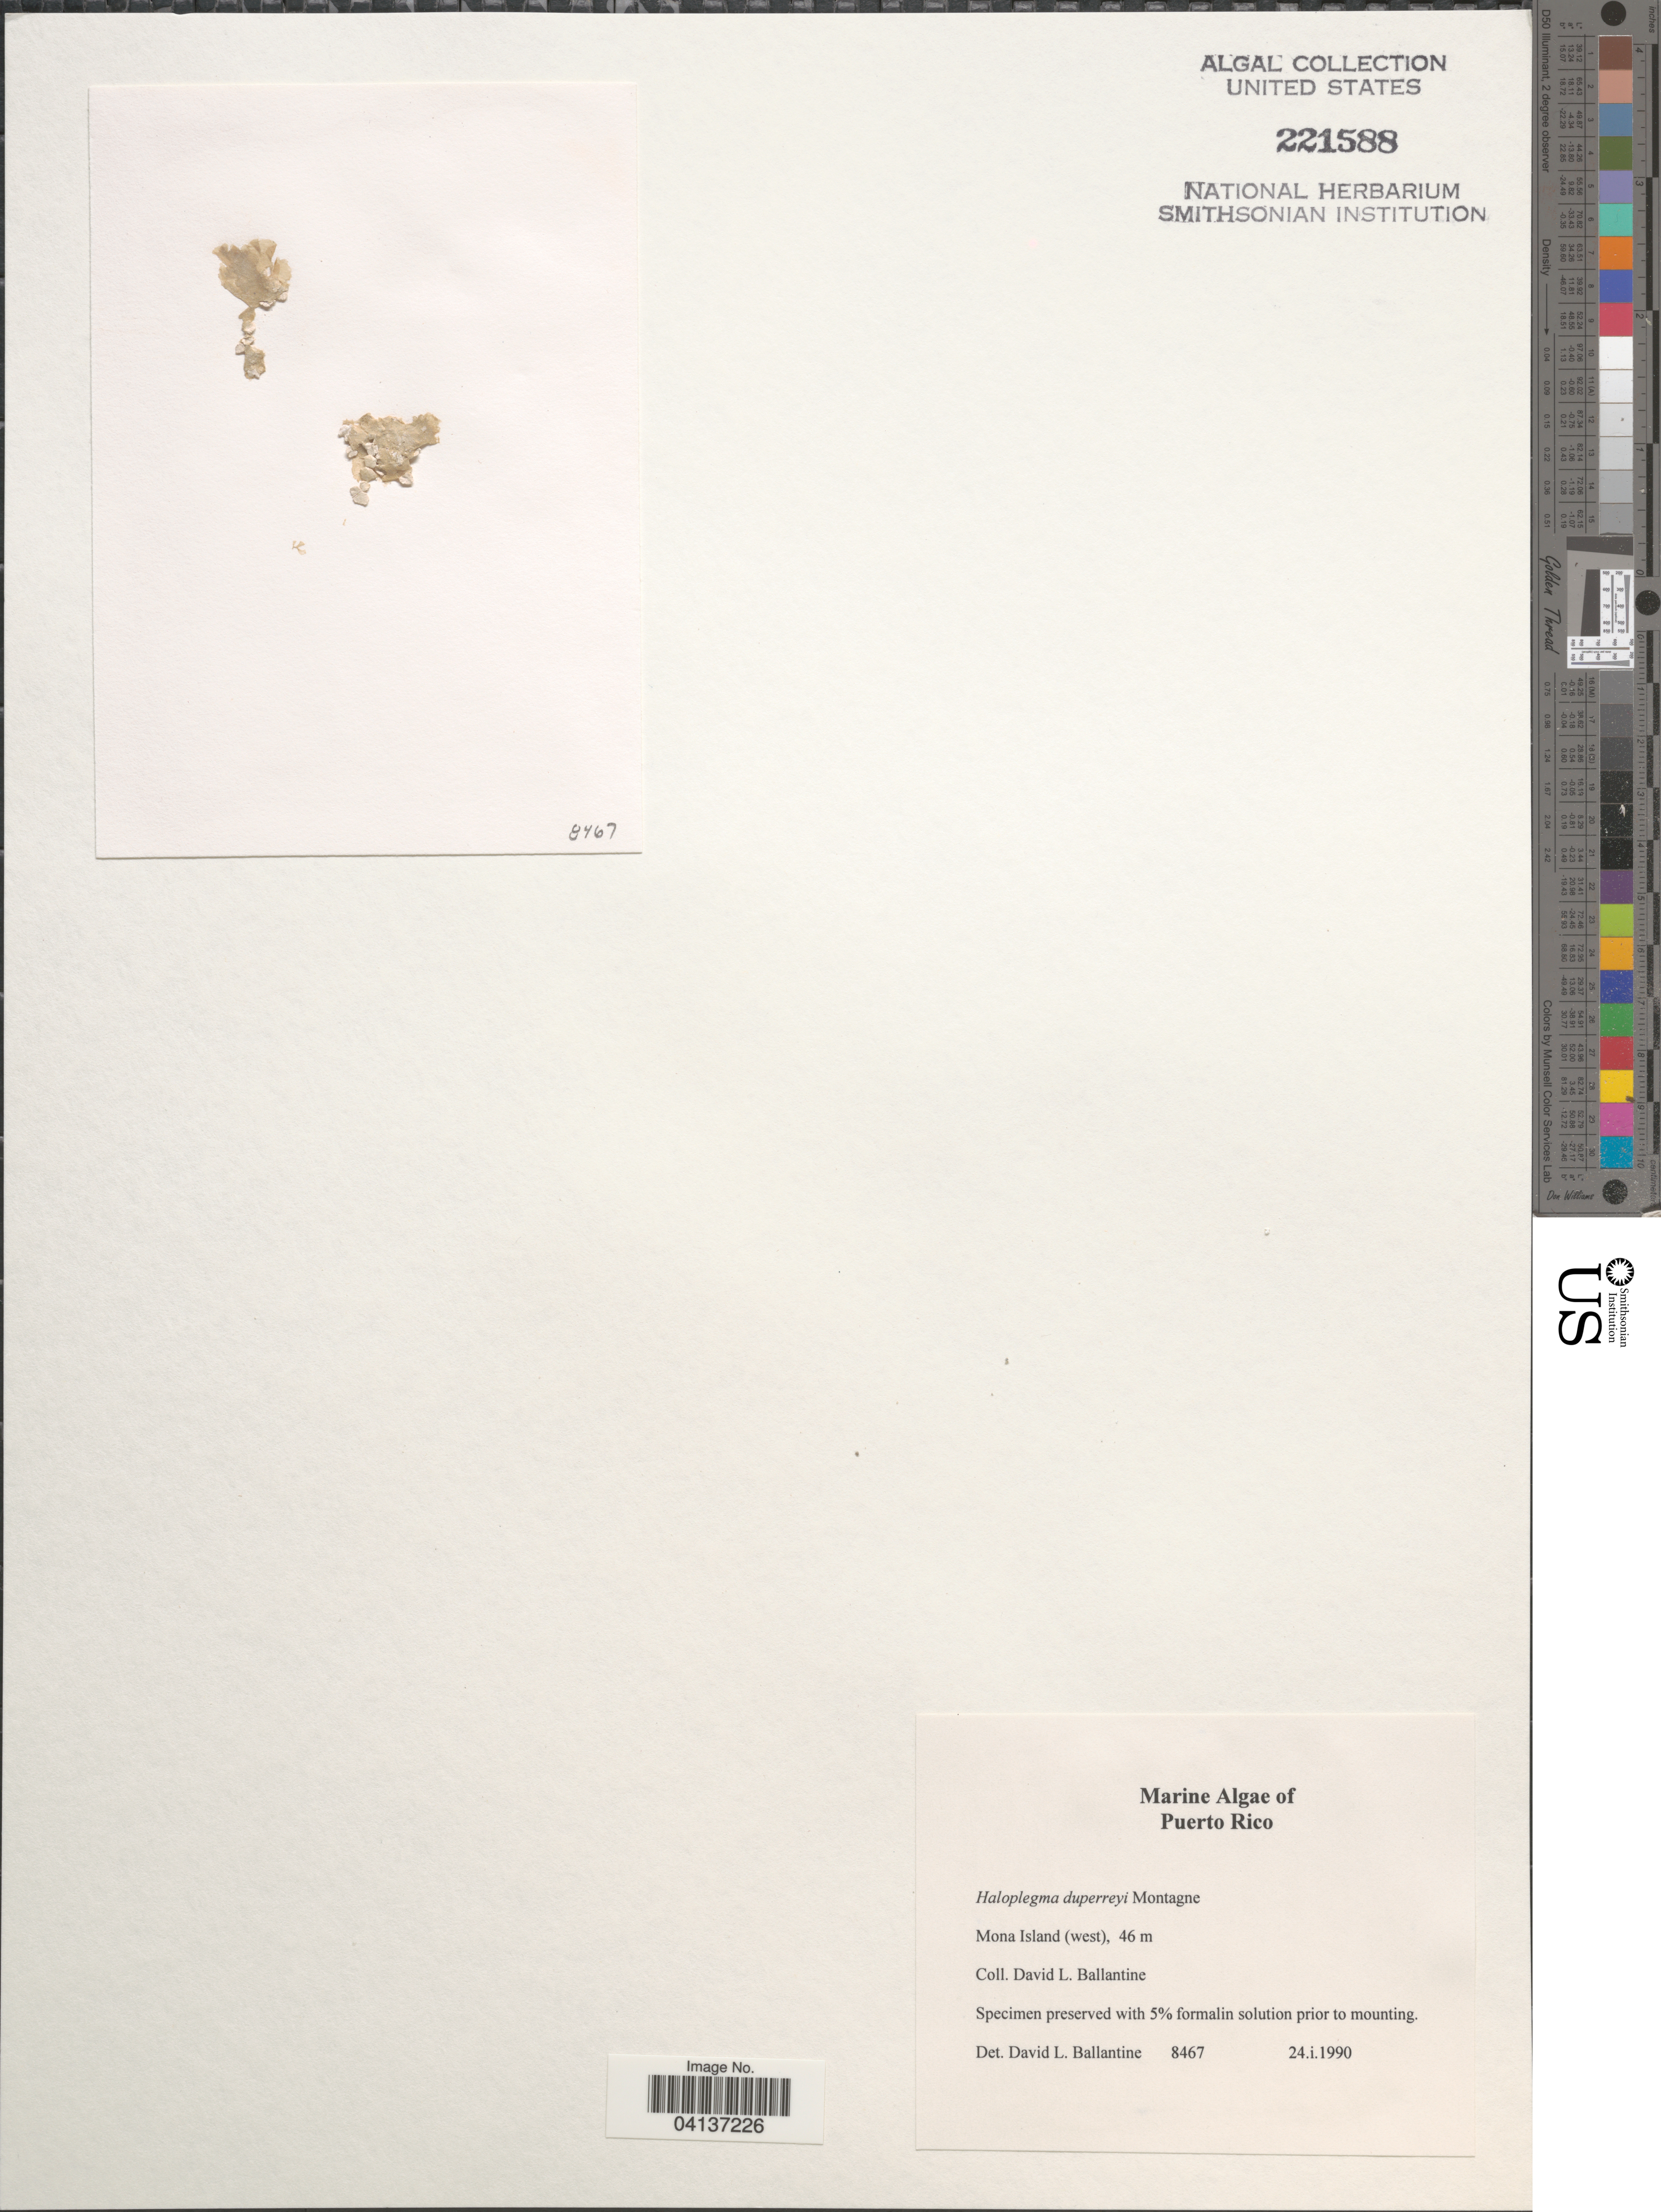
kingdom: Plantae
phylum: Rhodophyta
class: Florideophyceae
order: Ceramiales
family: Wrangeliaceae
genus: Haloplegma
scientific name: Haloplegma duperreyi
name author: Mont.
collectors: D.L. Ballantine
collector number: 8467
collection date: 1990-01-24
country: Puerto Rico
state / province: Mayaguëz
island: Mona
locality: Mona Island (west).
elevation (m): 46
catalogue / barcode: US 221588